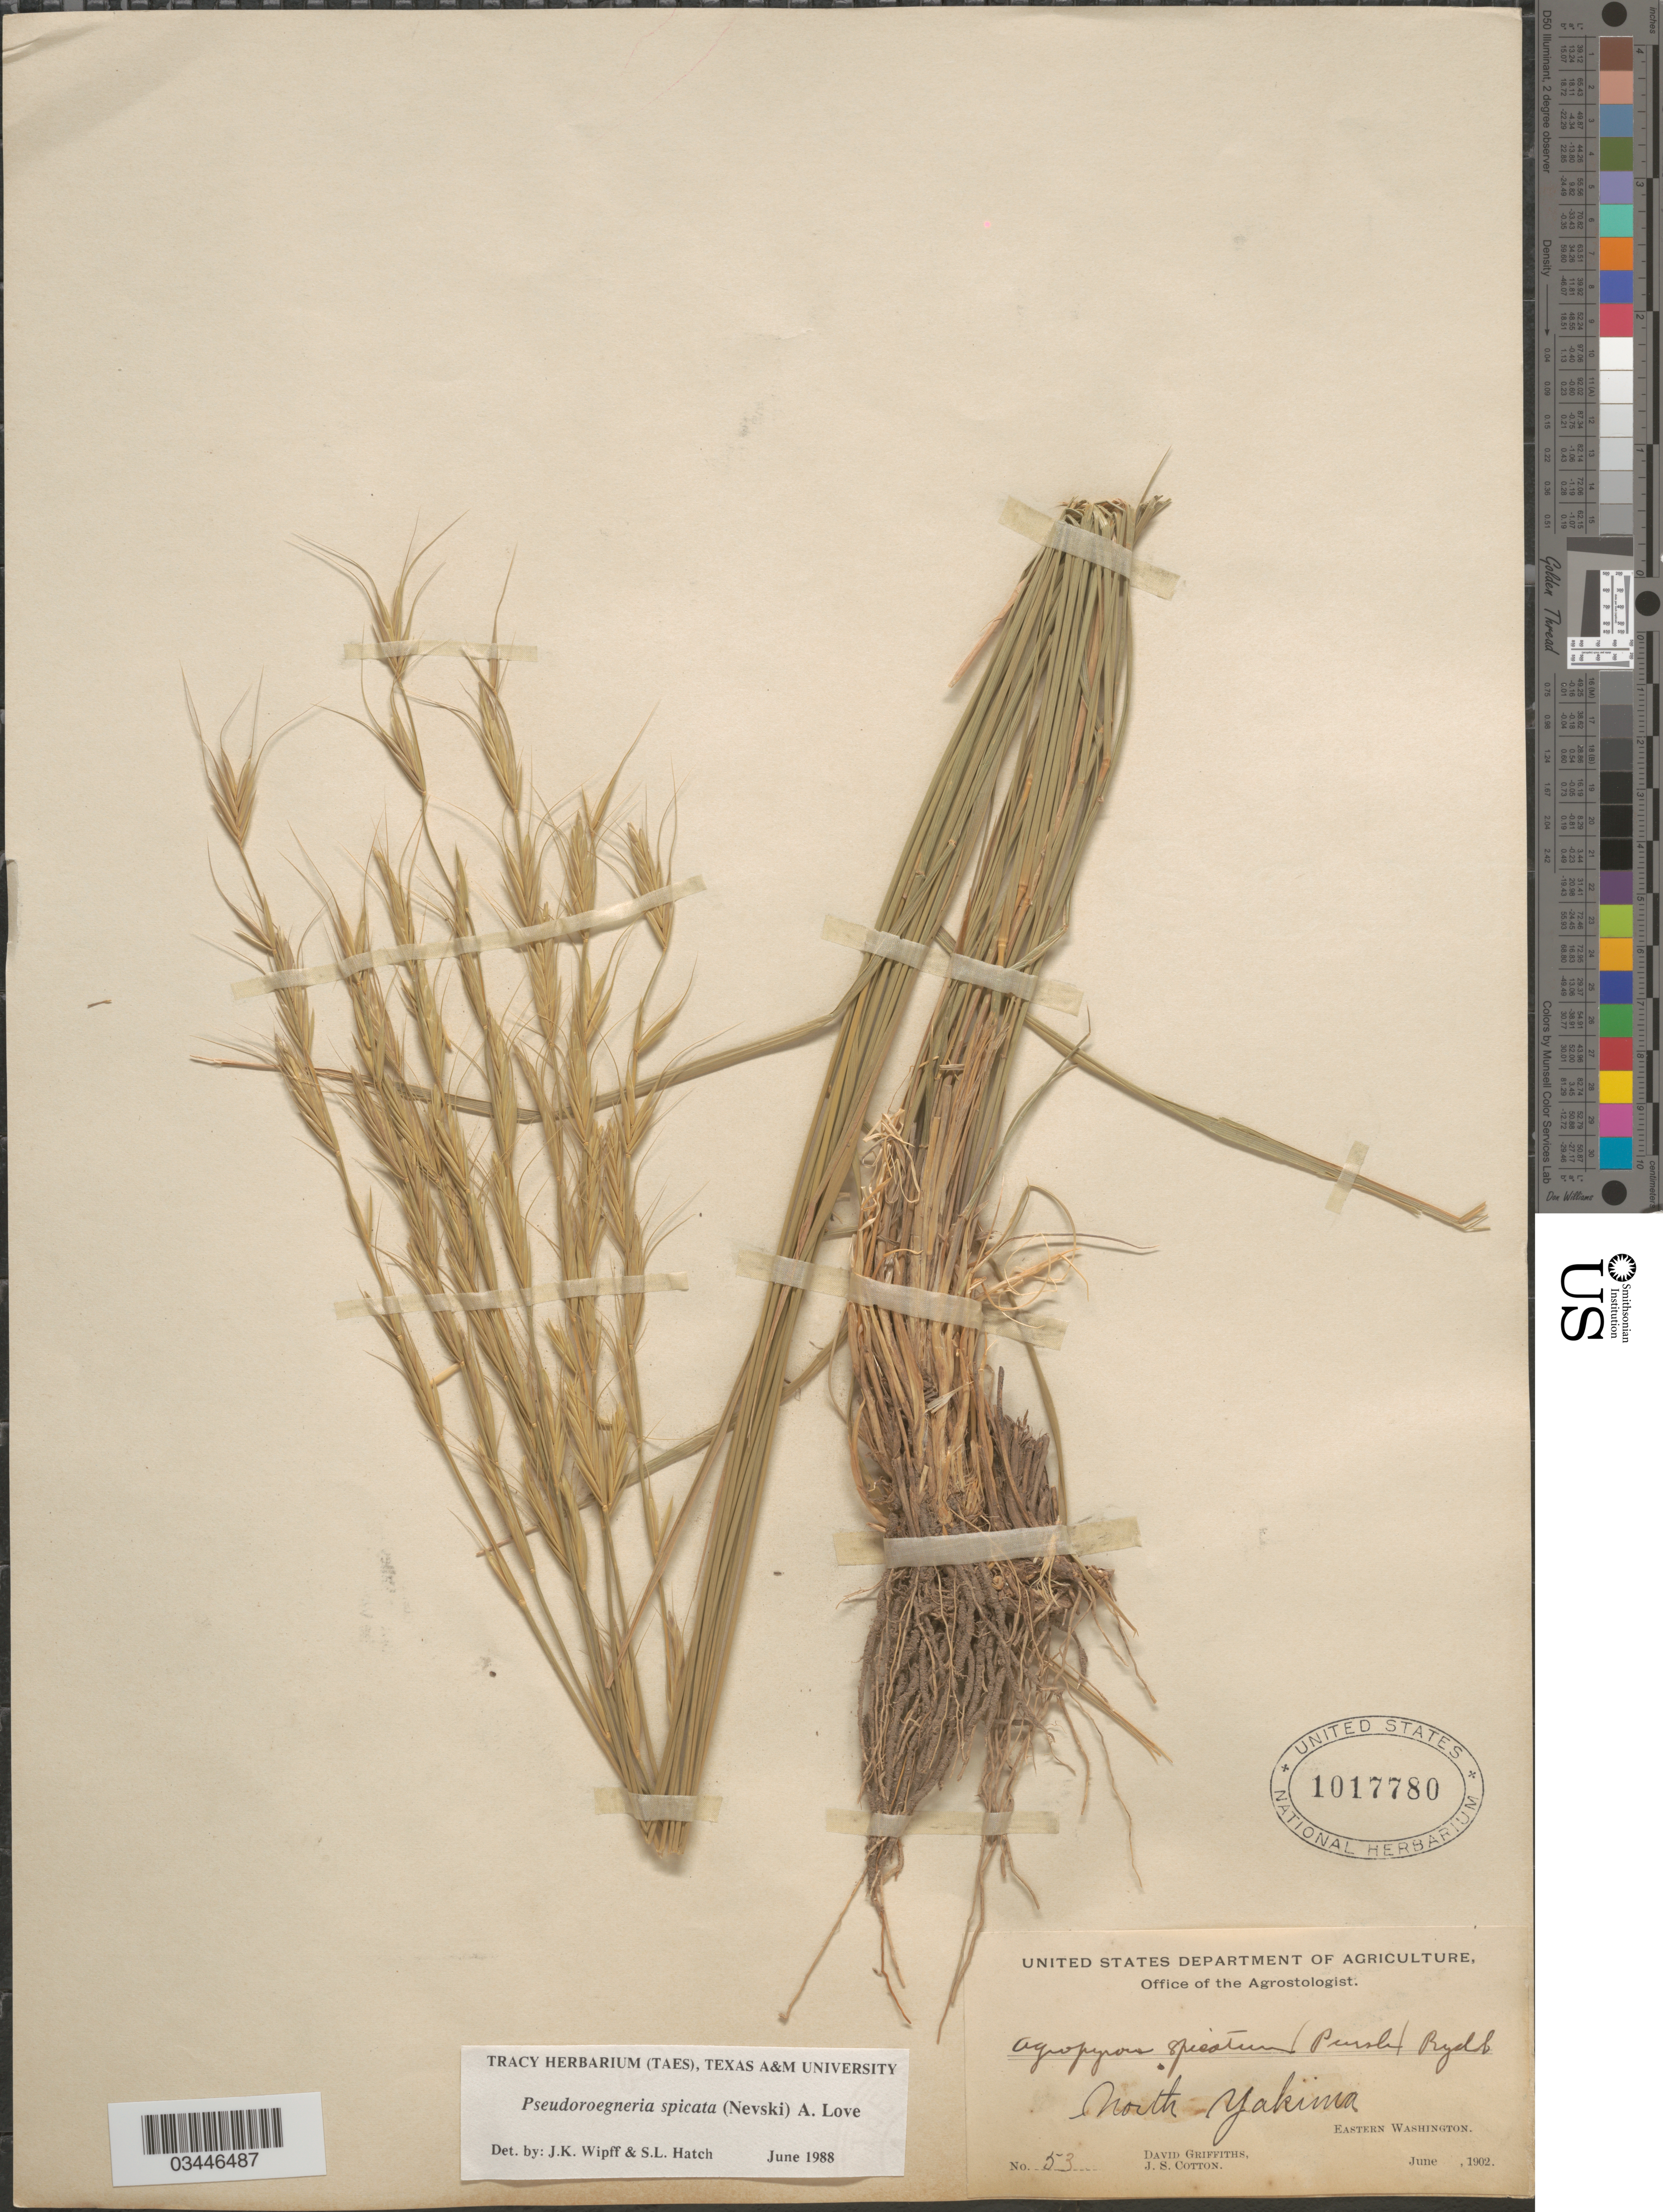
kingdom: Plantae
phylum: Tracheophyta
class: Liliopsida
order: Poales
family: Poaceae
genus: Pseudoroegneria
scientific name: Pseudoroegneria spicata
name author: (Pursh) Á. Löve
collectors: D. Griffiths & J. S. Cotton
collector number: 53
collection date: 1902-06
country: United States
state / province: Washington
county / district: Yakima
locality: North Yakima. Eastern Washington.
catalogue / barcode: US 1017780